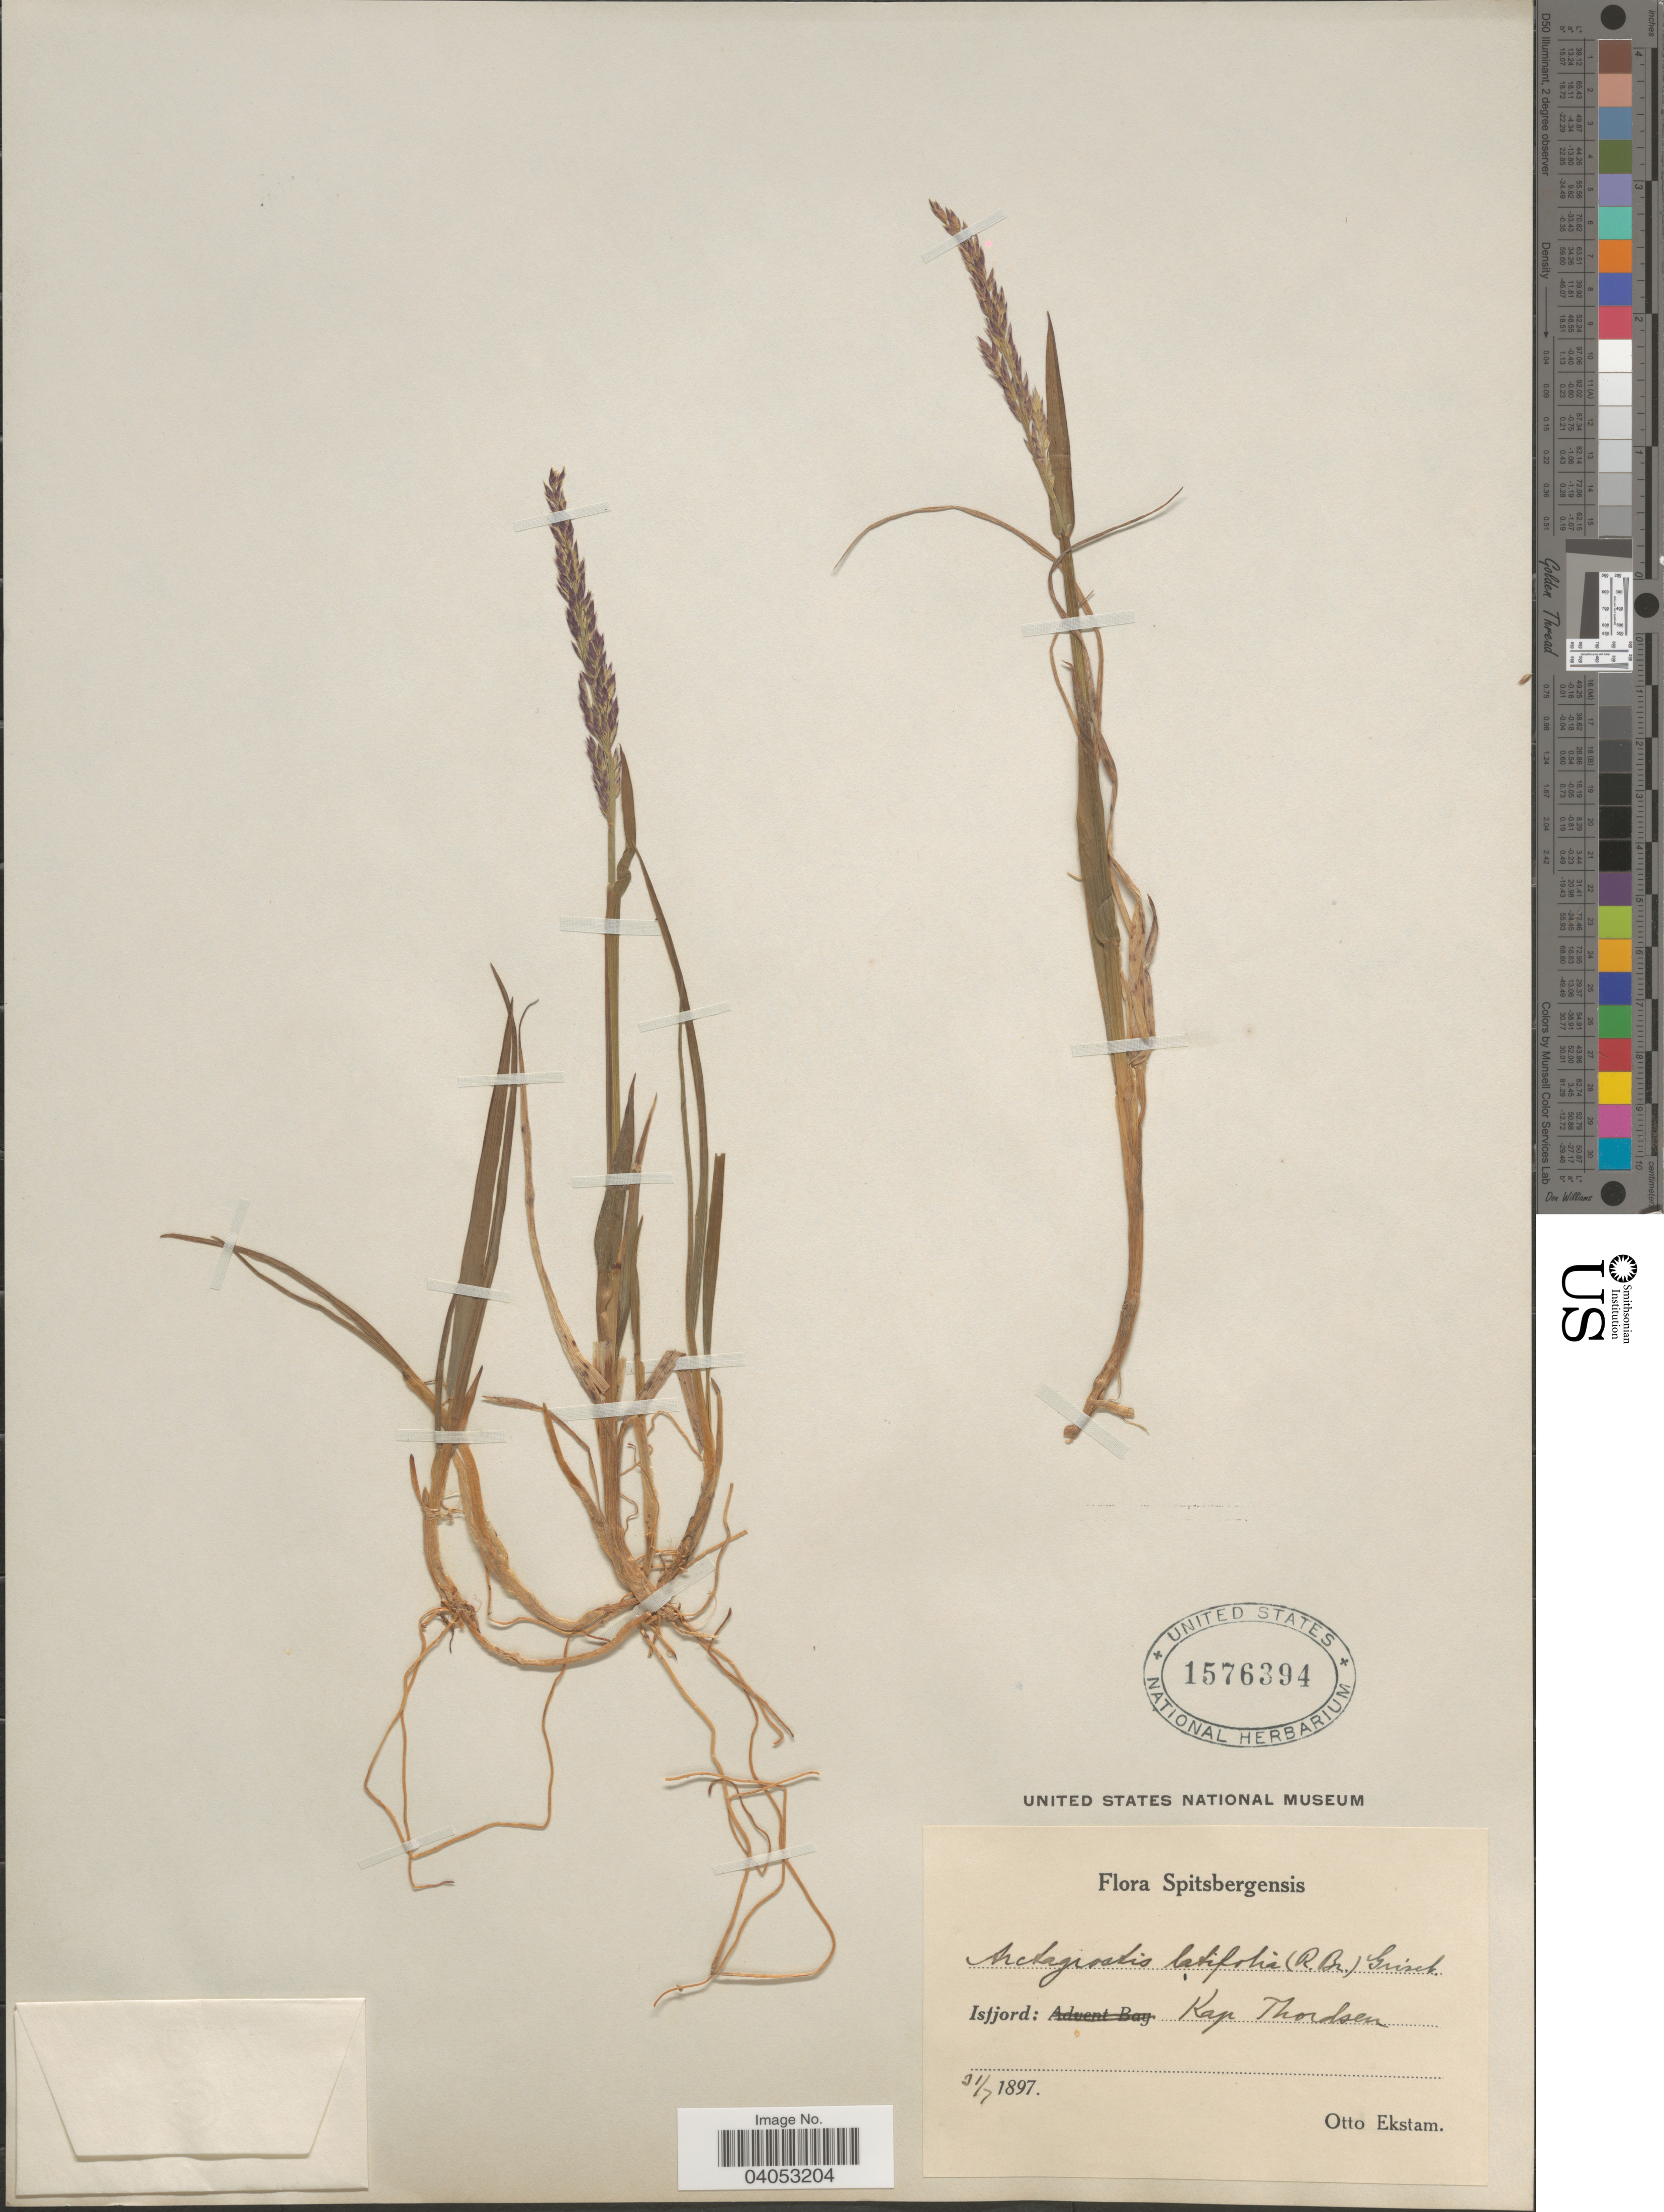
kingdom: Plantae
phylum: Tracheophyta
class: Liliopsida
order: Poales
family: Poaceae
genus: Arctagrostis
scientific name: Arctagrostis latifolia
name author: (R. Br.) Griseb.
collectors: O. Ekstam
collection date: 1897-07-31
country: Norway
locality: Spitsbergensis. Isfjord: Kap Thordsen.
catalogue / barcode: US 1576394